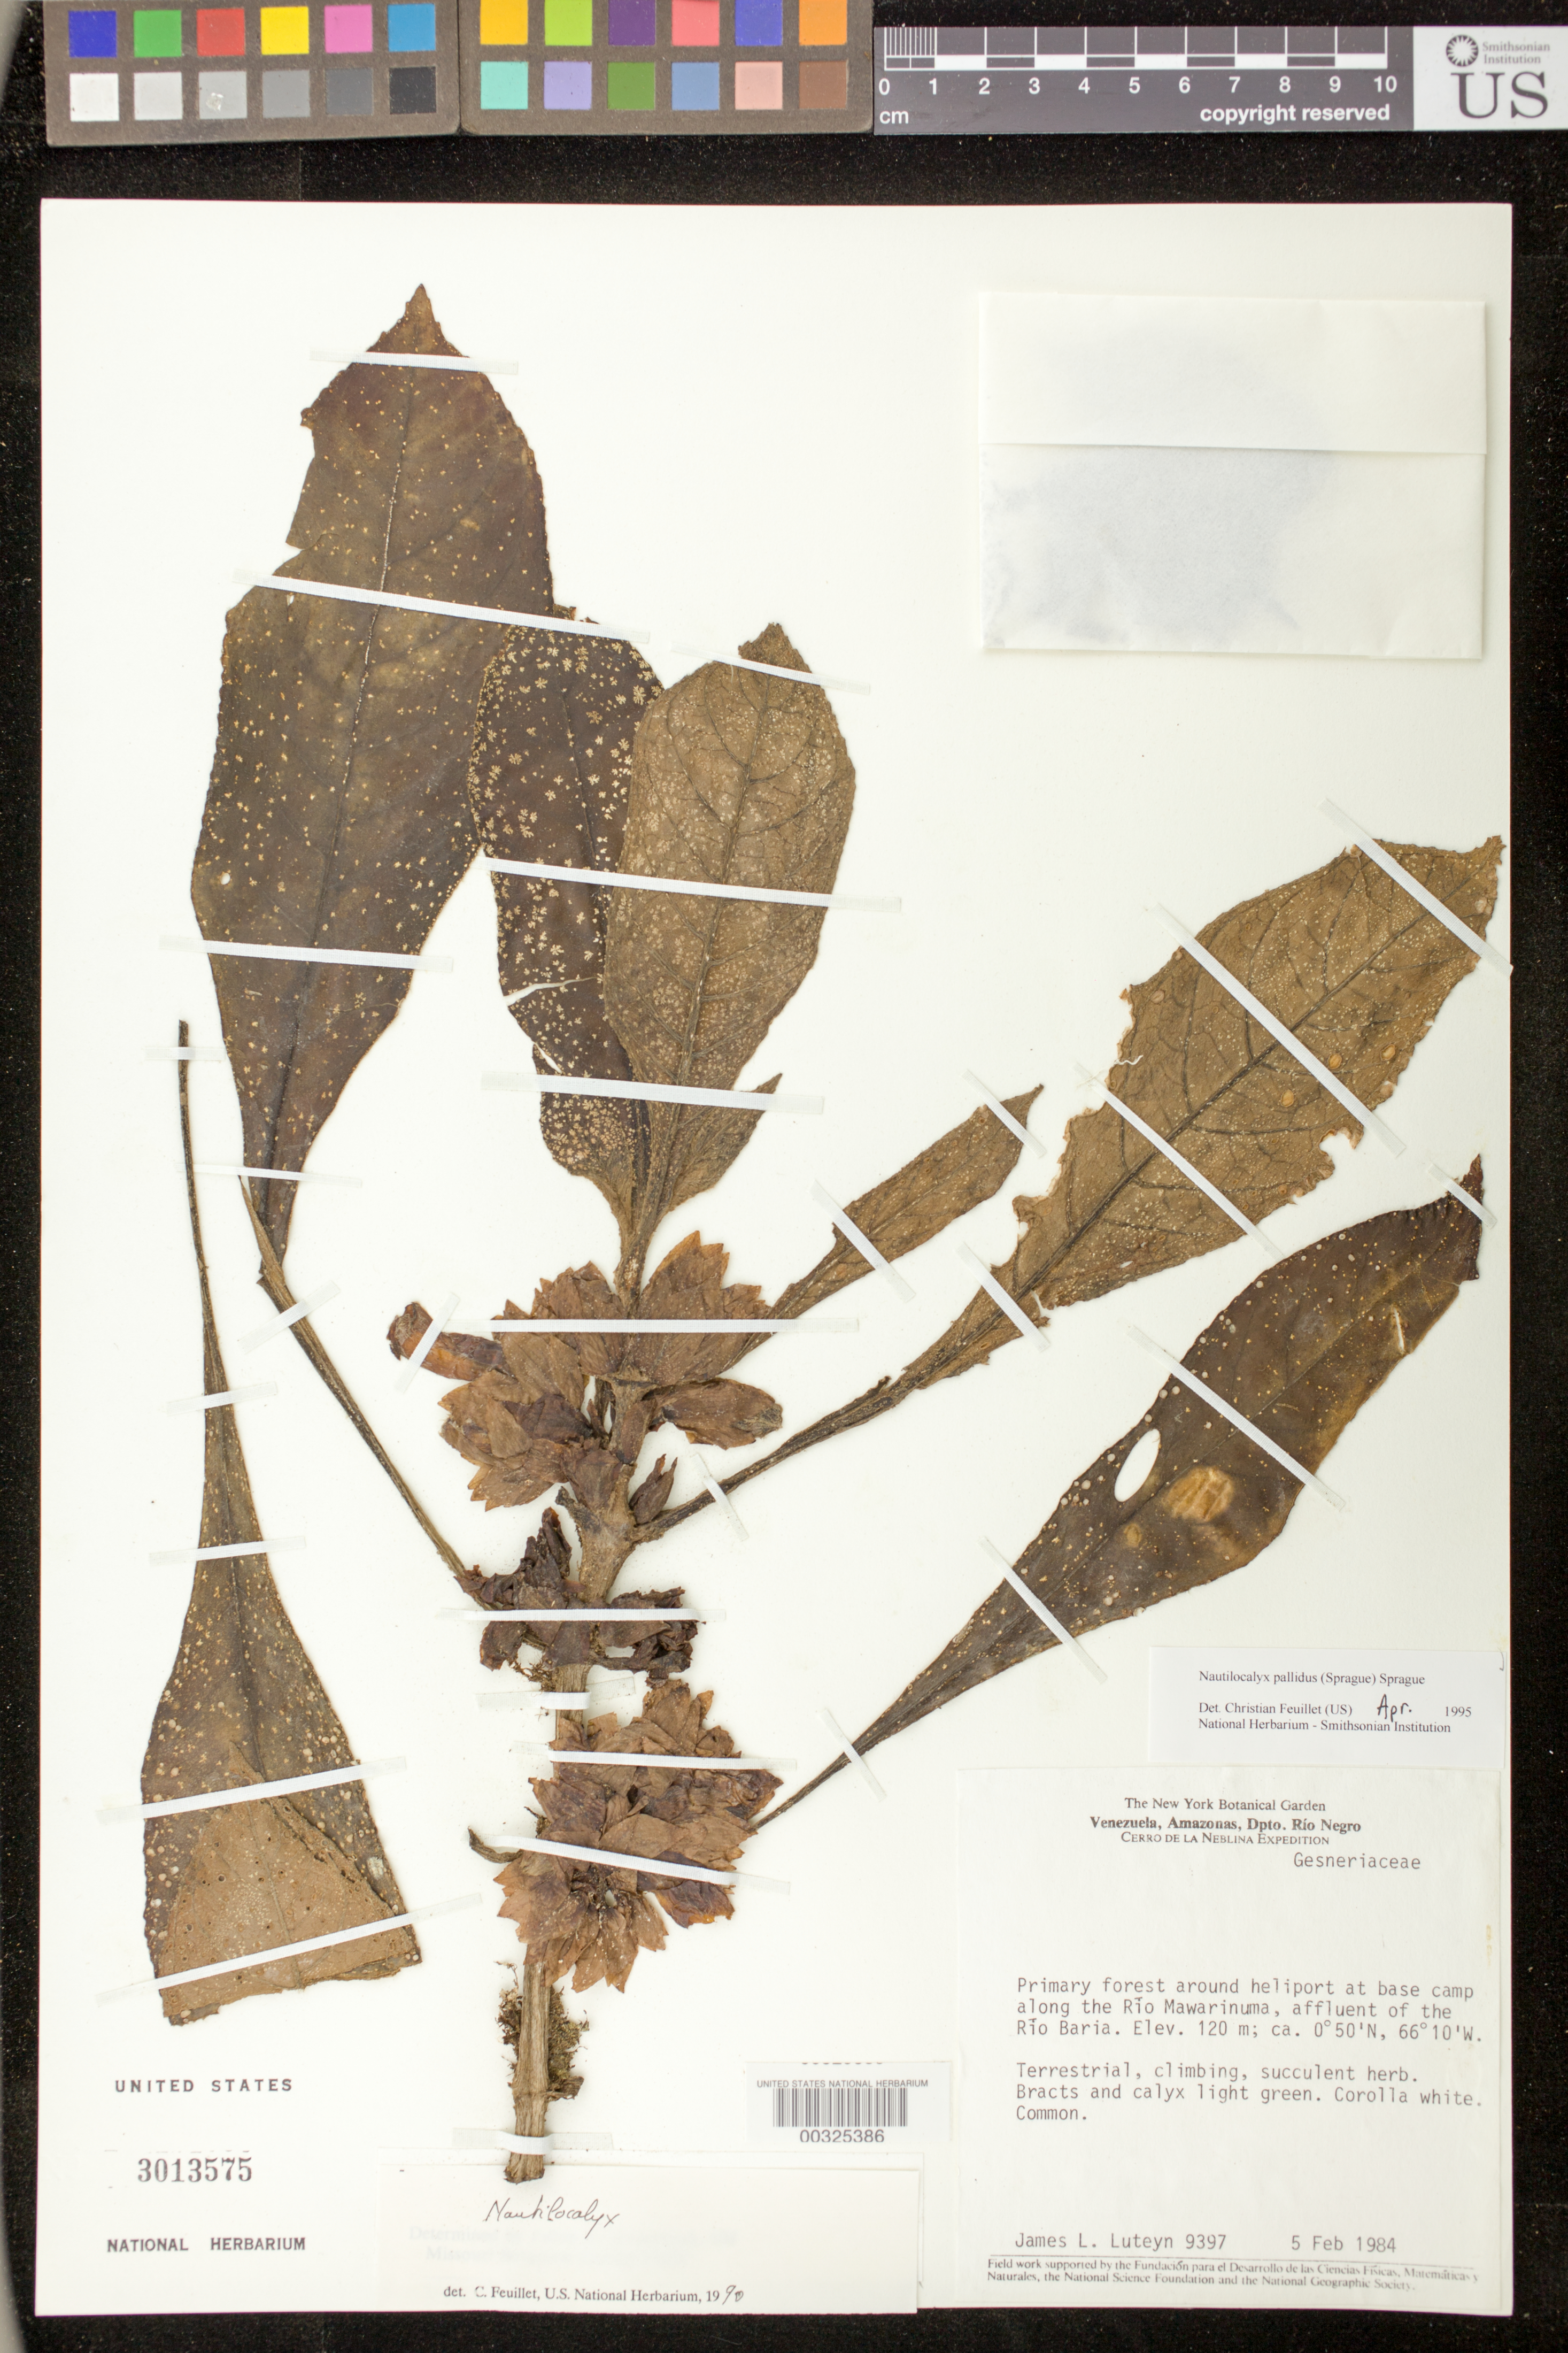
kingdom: Plantae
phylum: Tracheophyta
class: Magnoliopsida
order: Lamiales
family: Gesneriaceae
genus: Nautilocalyx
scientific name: Nautilocalyx pallidus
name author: (Sprague) C. Sprague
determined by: Feuillet, C.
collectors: J. L. Luteyn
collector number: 9397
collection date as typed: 05 Feb 1984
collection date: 1984-02-05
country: Venezuela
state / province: Amazonas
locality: Rio Negro Dept., around heliport at base camp along Rio Mawarinuma, affluent of Rio Baria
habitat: Primary forest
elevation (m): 120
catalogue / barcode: US 3013575